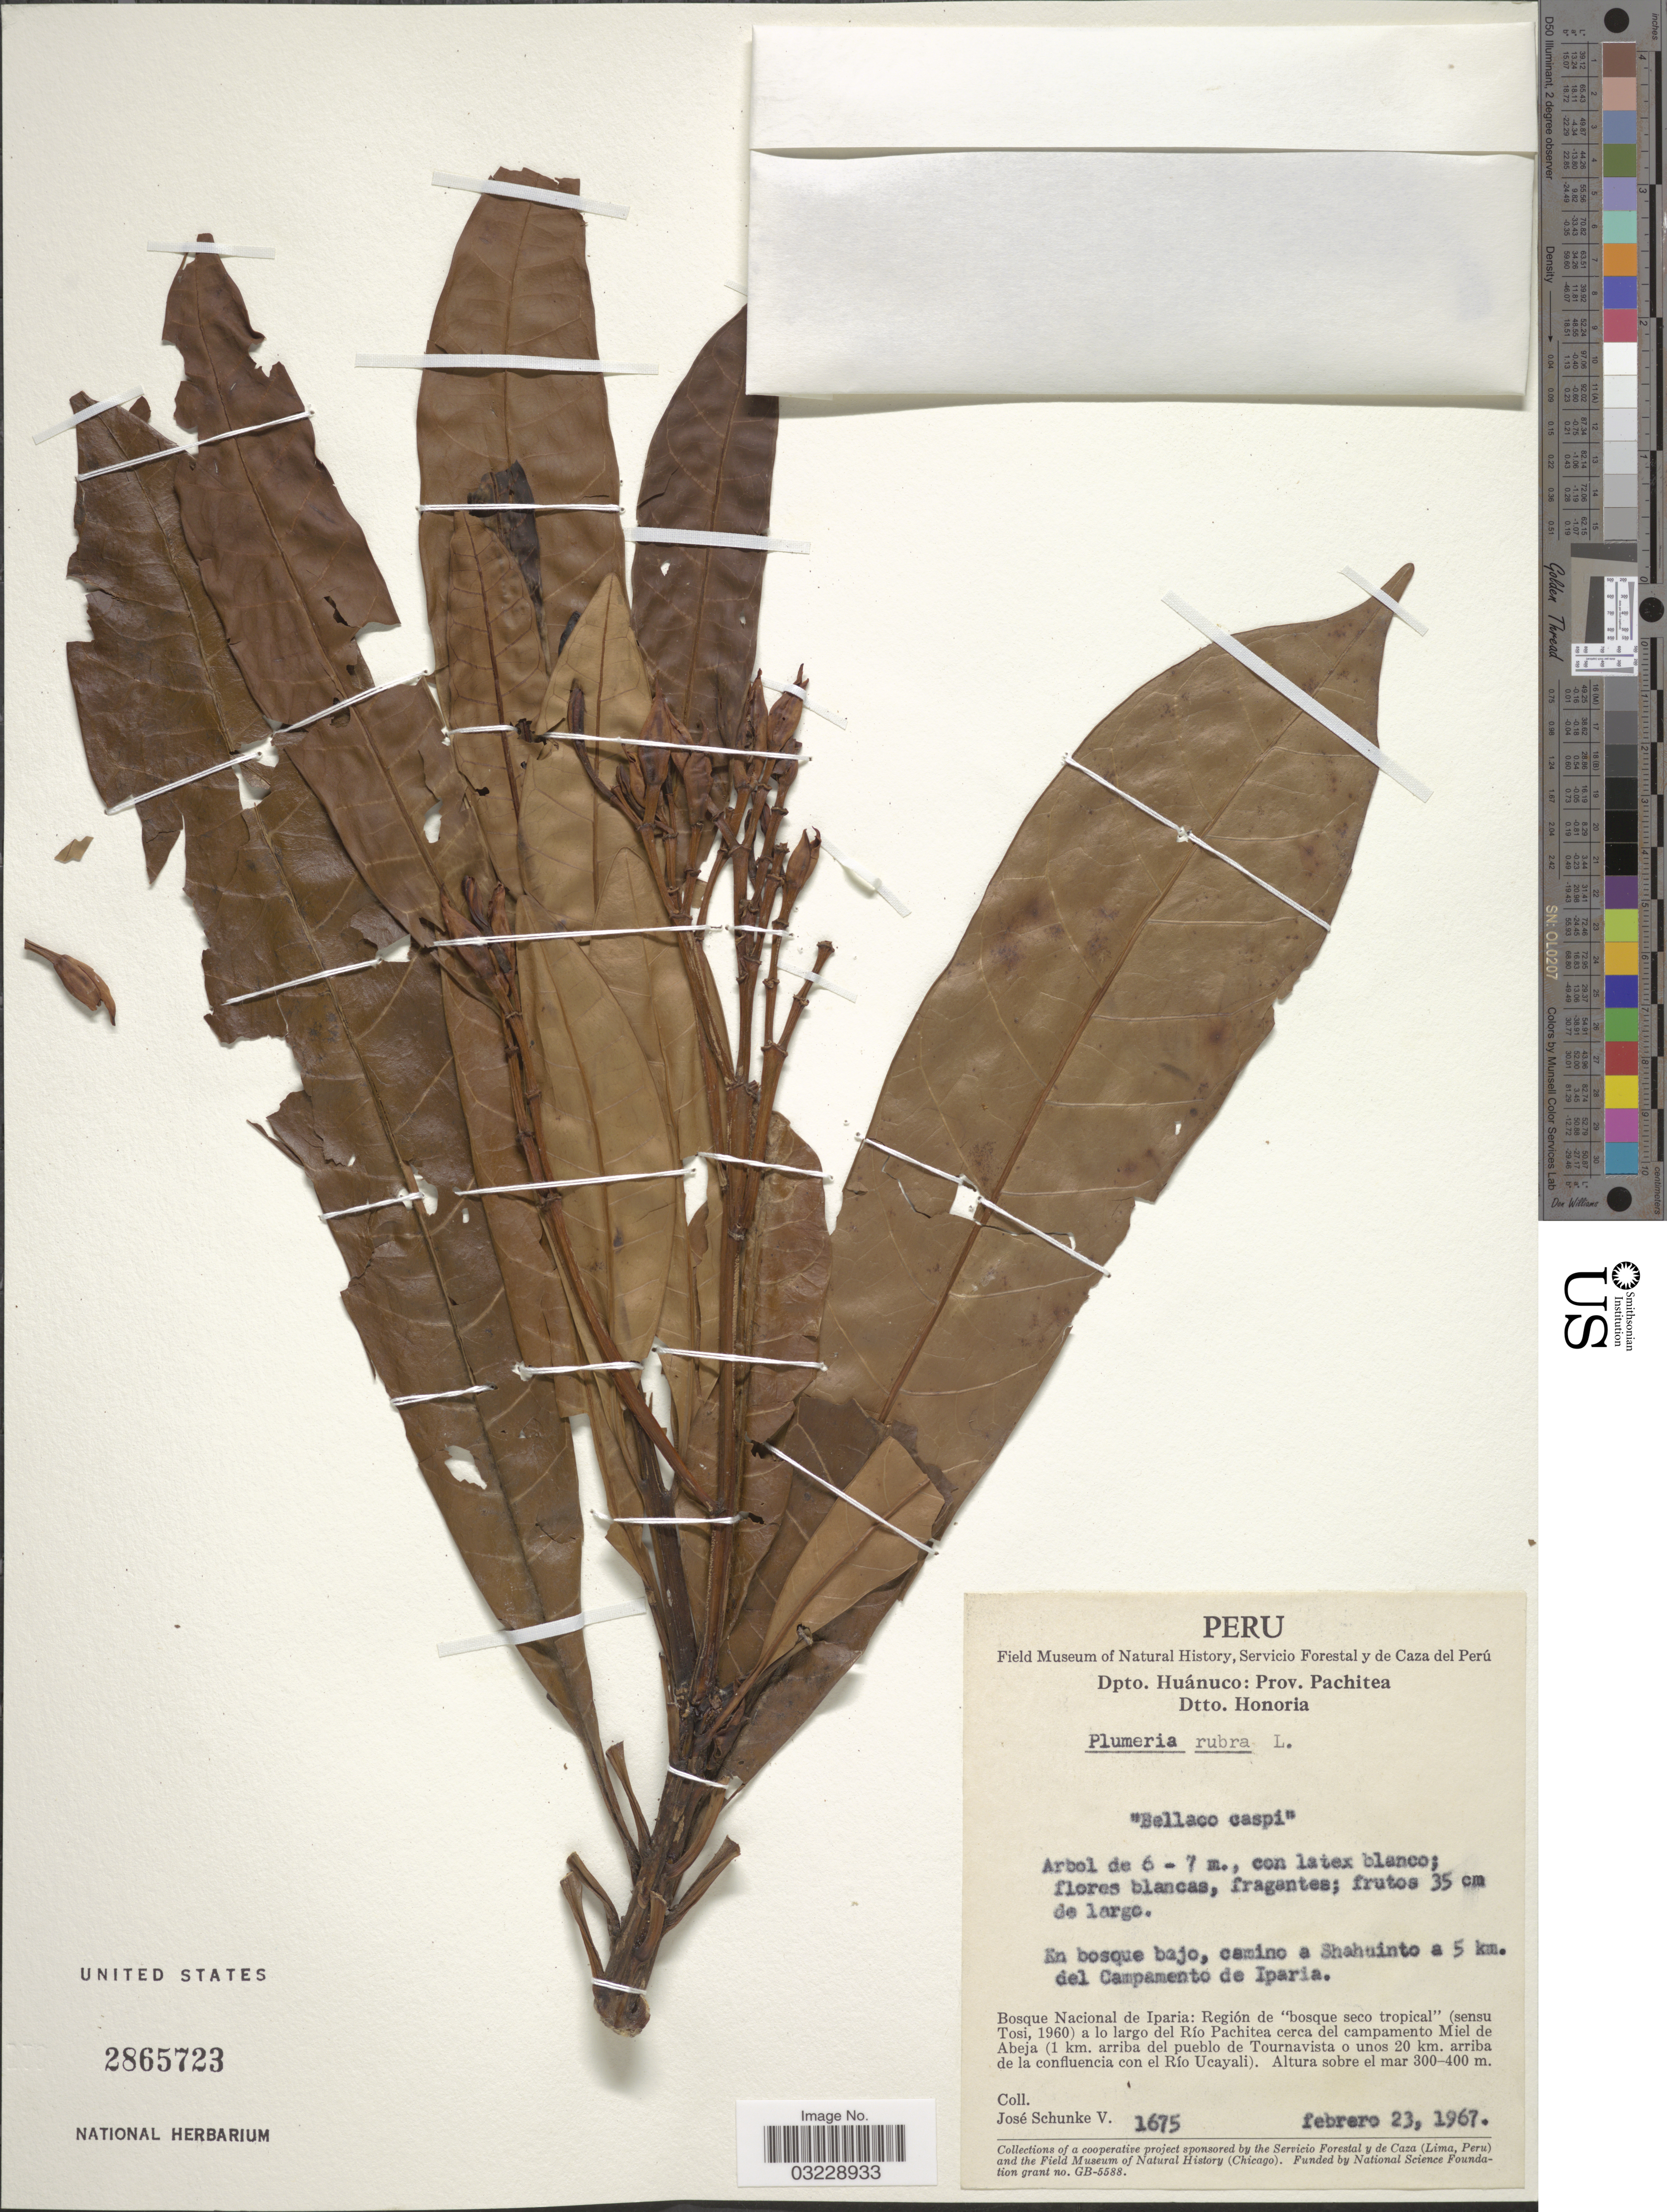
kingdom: Plantae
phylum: Tracheophyta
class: Magnoliopsida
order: Gentianales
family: Apocynaceae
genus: Himatanthus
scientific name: Himatanthus sucuuba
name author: (Spruce) Woodson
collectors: J. Schunke Vigo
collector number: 1675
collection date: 1967-02-23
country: Peru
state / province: Huánuco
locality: Dpto. Huánuco: Prov. Pachitea. Dtto. Honoria. En bosque bajo, camino a Shahuinto a 5 km. del Campamento de Iparia. Bosque Nacional de Iparia: Región de "bosque seco tropical" (sensu Tosi, 1960) a lo largo del Río Pachitea cerca del campamento Miel de Abeja (1 km. arriba del puebla de Tournavista o unos 20 km. arriba de la confluencia con el Río Ucayali).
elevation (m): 300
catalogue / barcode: US 2865723